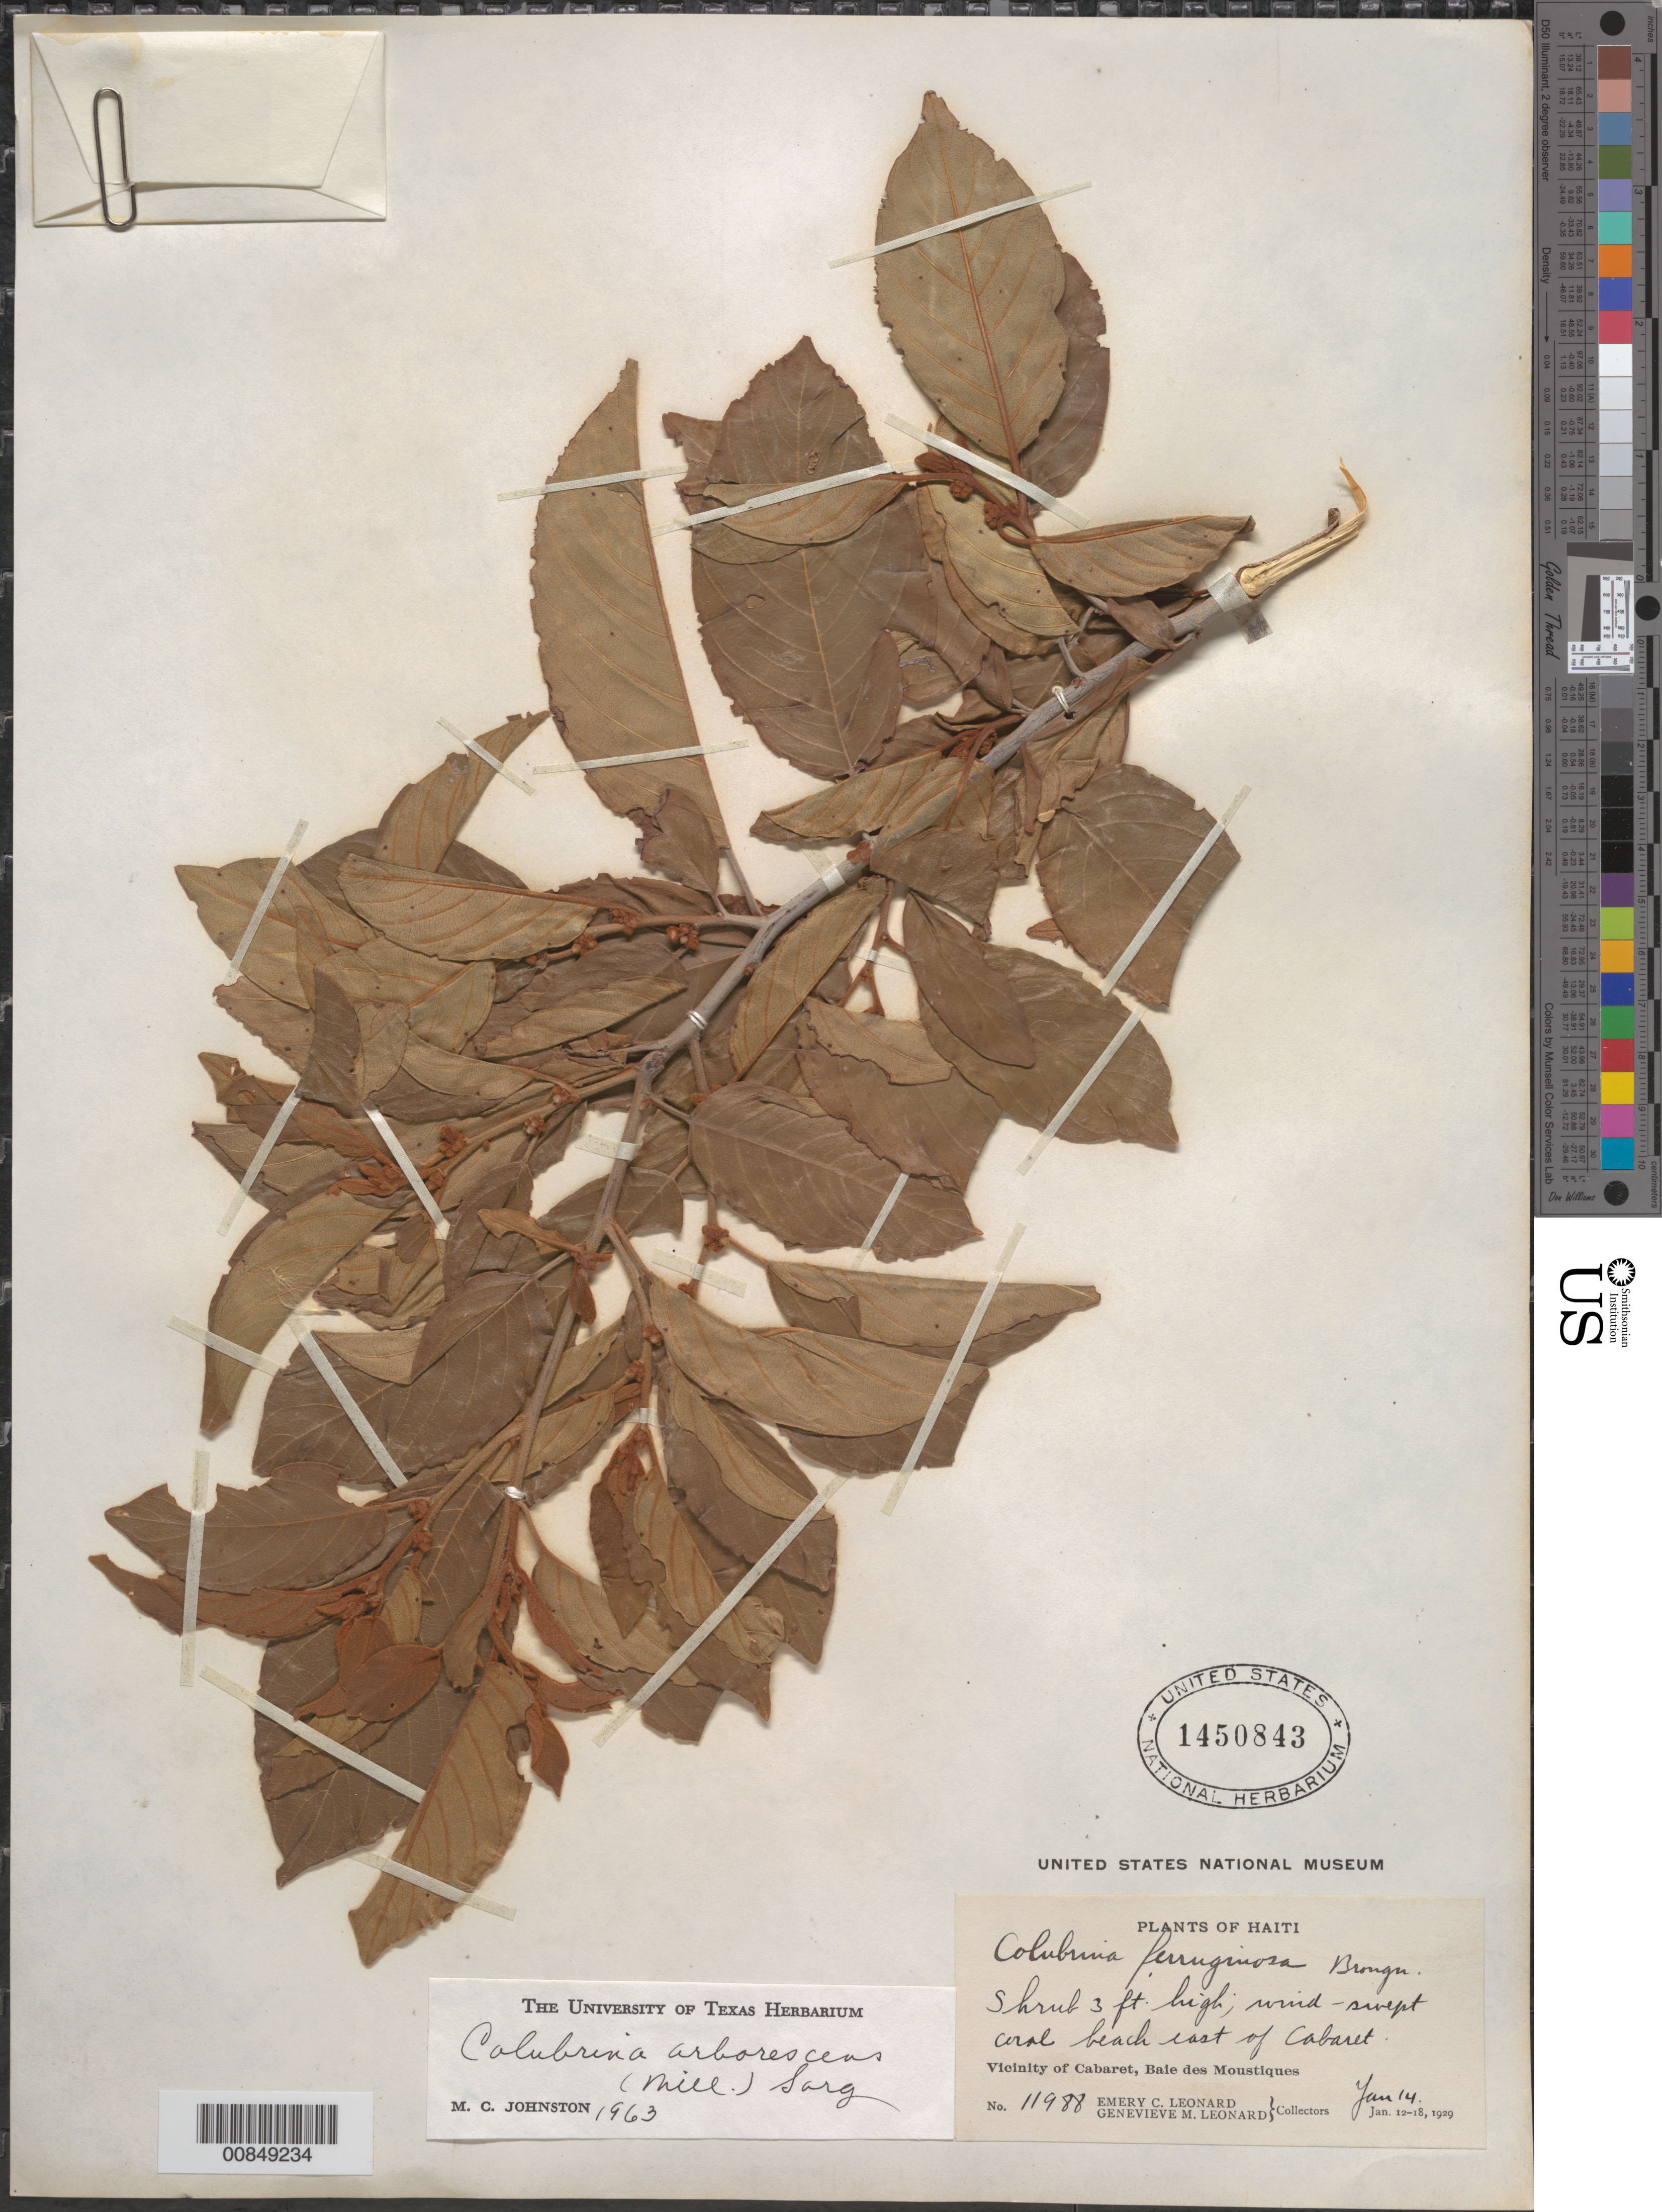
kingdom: Plantae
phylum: Tracheophyta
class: Magnoliopsida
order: Rosales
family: Rhamnaceae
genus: Colubrina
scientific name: Colubrina arborescens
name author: (Mill.) Sarg.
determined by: Johnston, Marshall C.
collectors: E. C. Leonard & G. M. Leonard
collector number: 11988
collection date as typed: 14 Jan 1929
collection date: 1929-01-14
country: Haiti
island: Hispaniola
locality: Vicinity of Cabaret, Baie des Moustiques, E of town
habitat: Wind-swept coral beach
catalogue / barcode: US 1450843